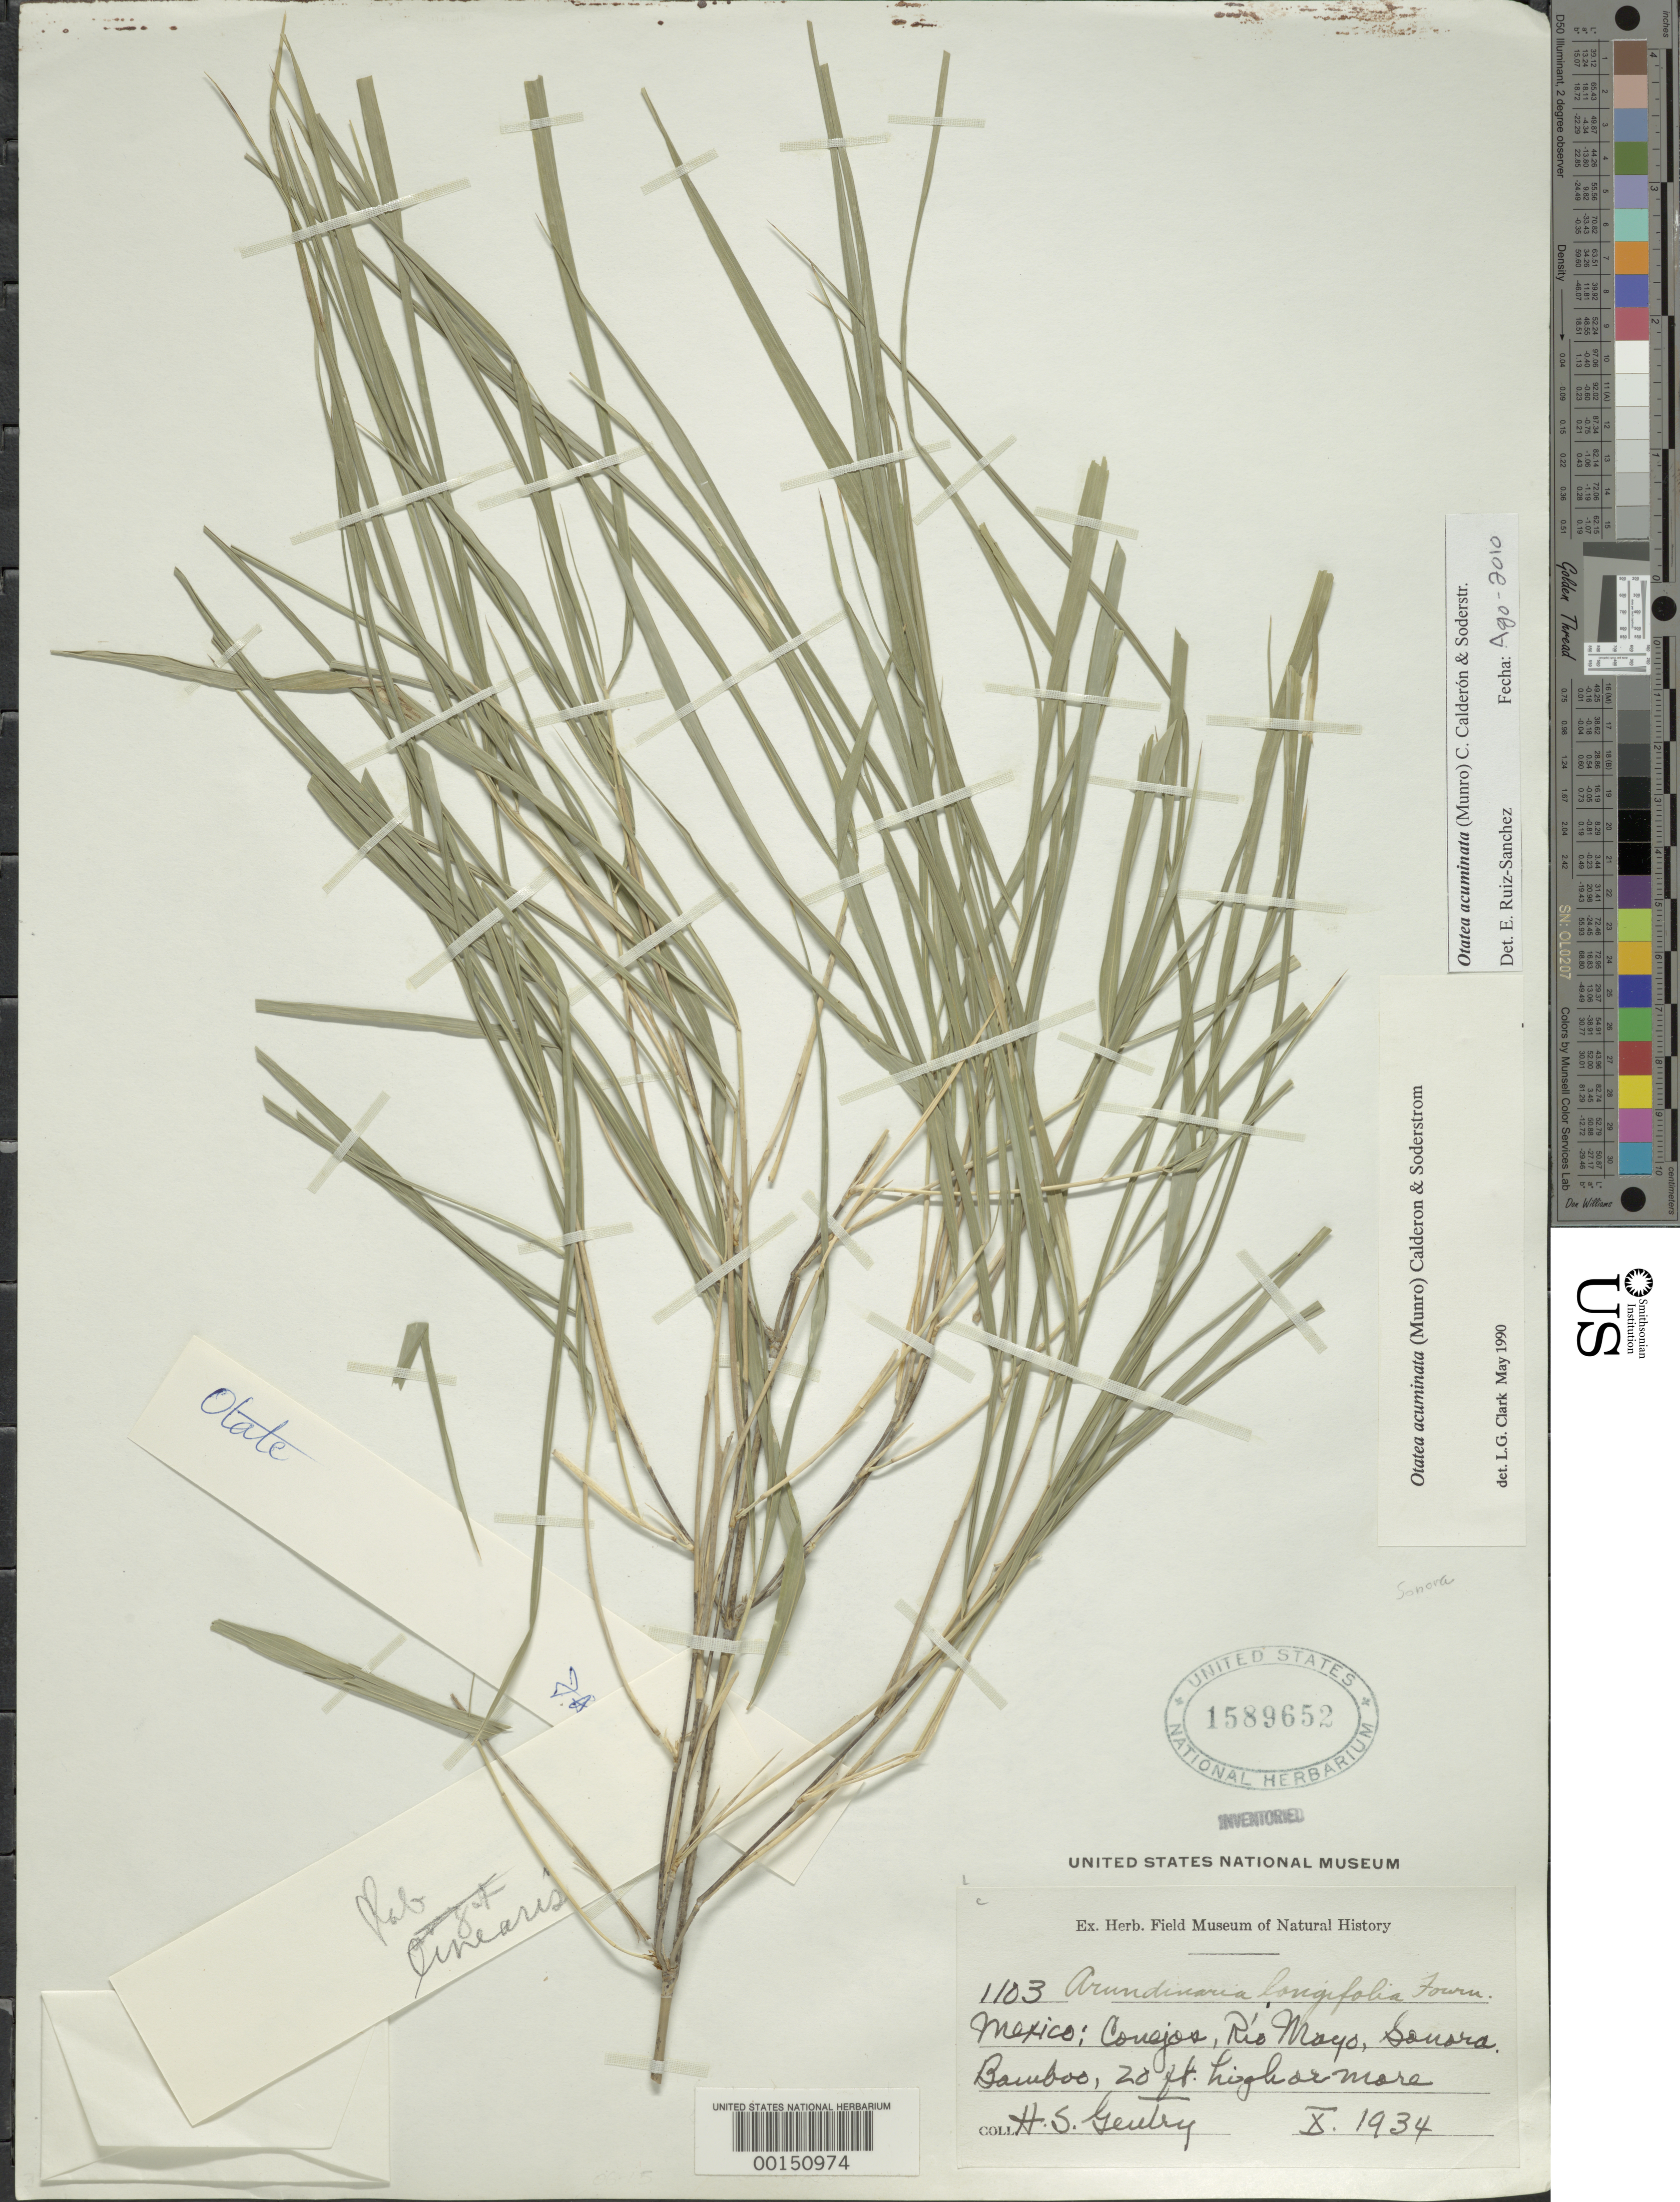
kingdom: Plantae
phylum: Tracheophyta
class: Liliopsida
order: Poales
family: Poaceae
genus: Otatea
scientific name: Otatea acuminata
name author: (Munro) C. E. Calderón & Soderstr.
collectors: H. S. Gentry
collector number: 1103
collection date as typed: Oct 1934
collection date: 1934-10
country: Mexico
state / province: Sonora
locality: Conejos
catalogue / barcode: US 1589652